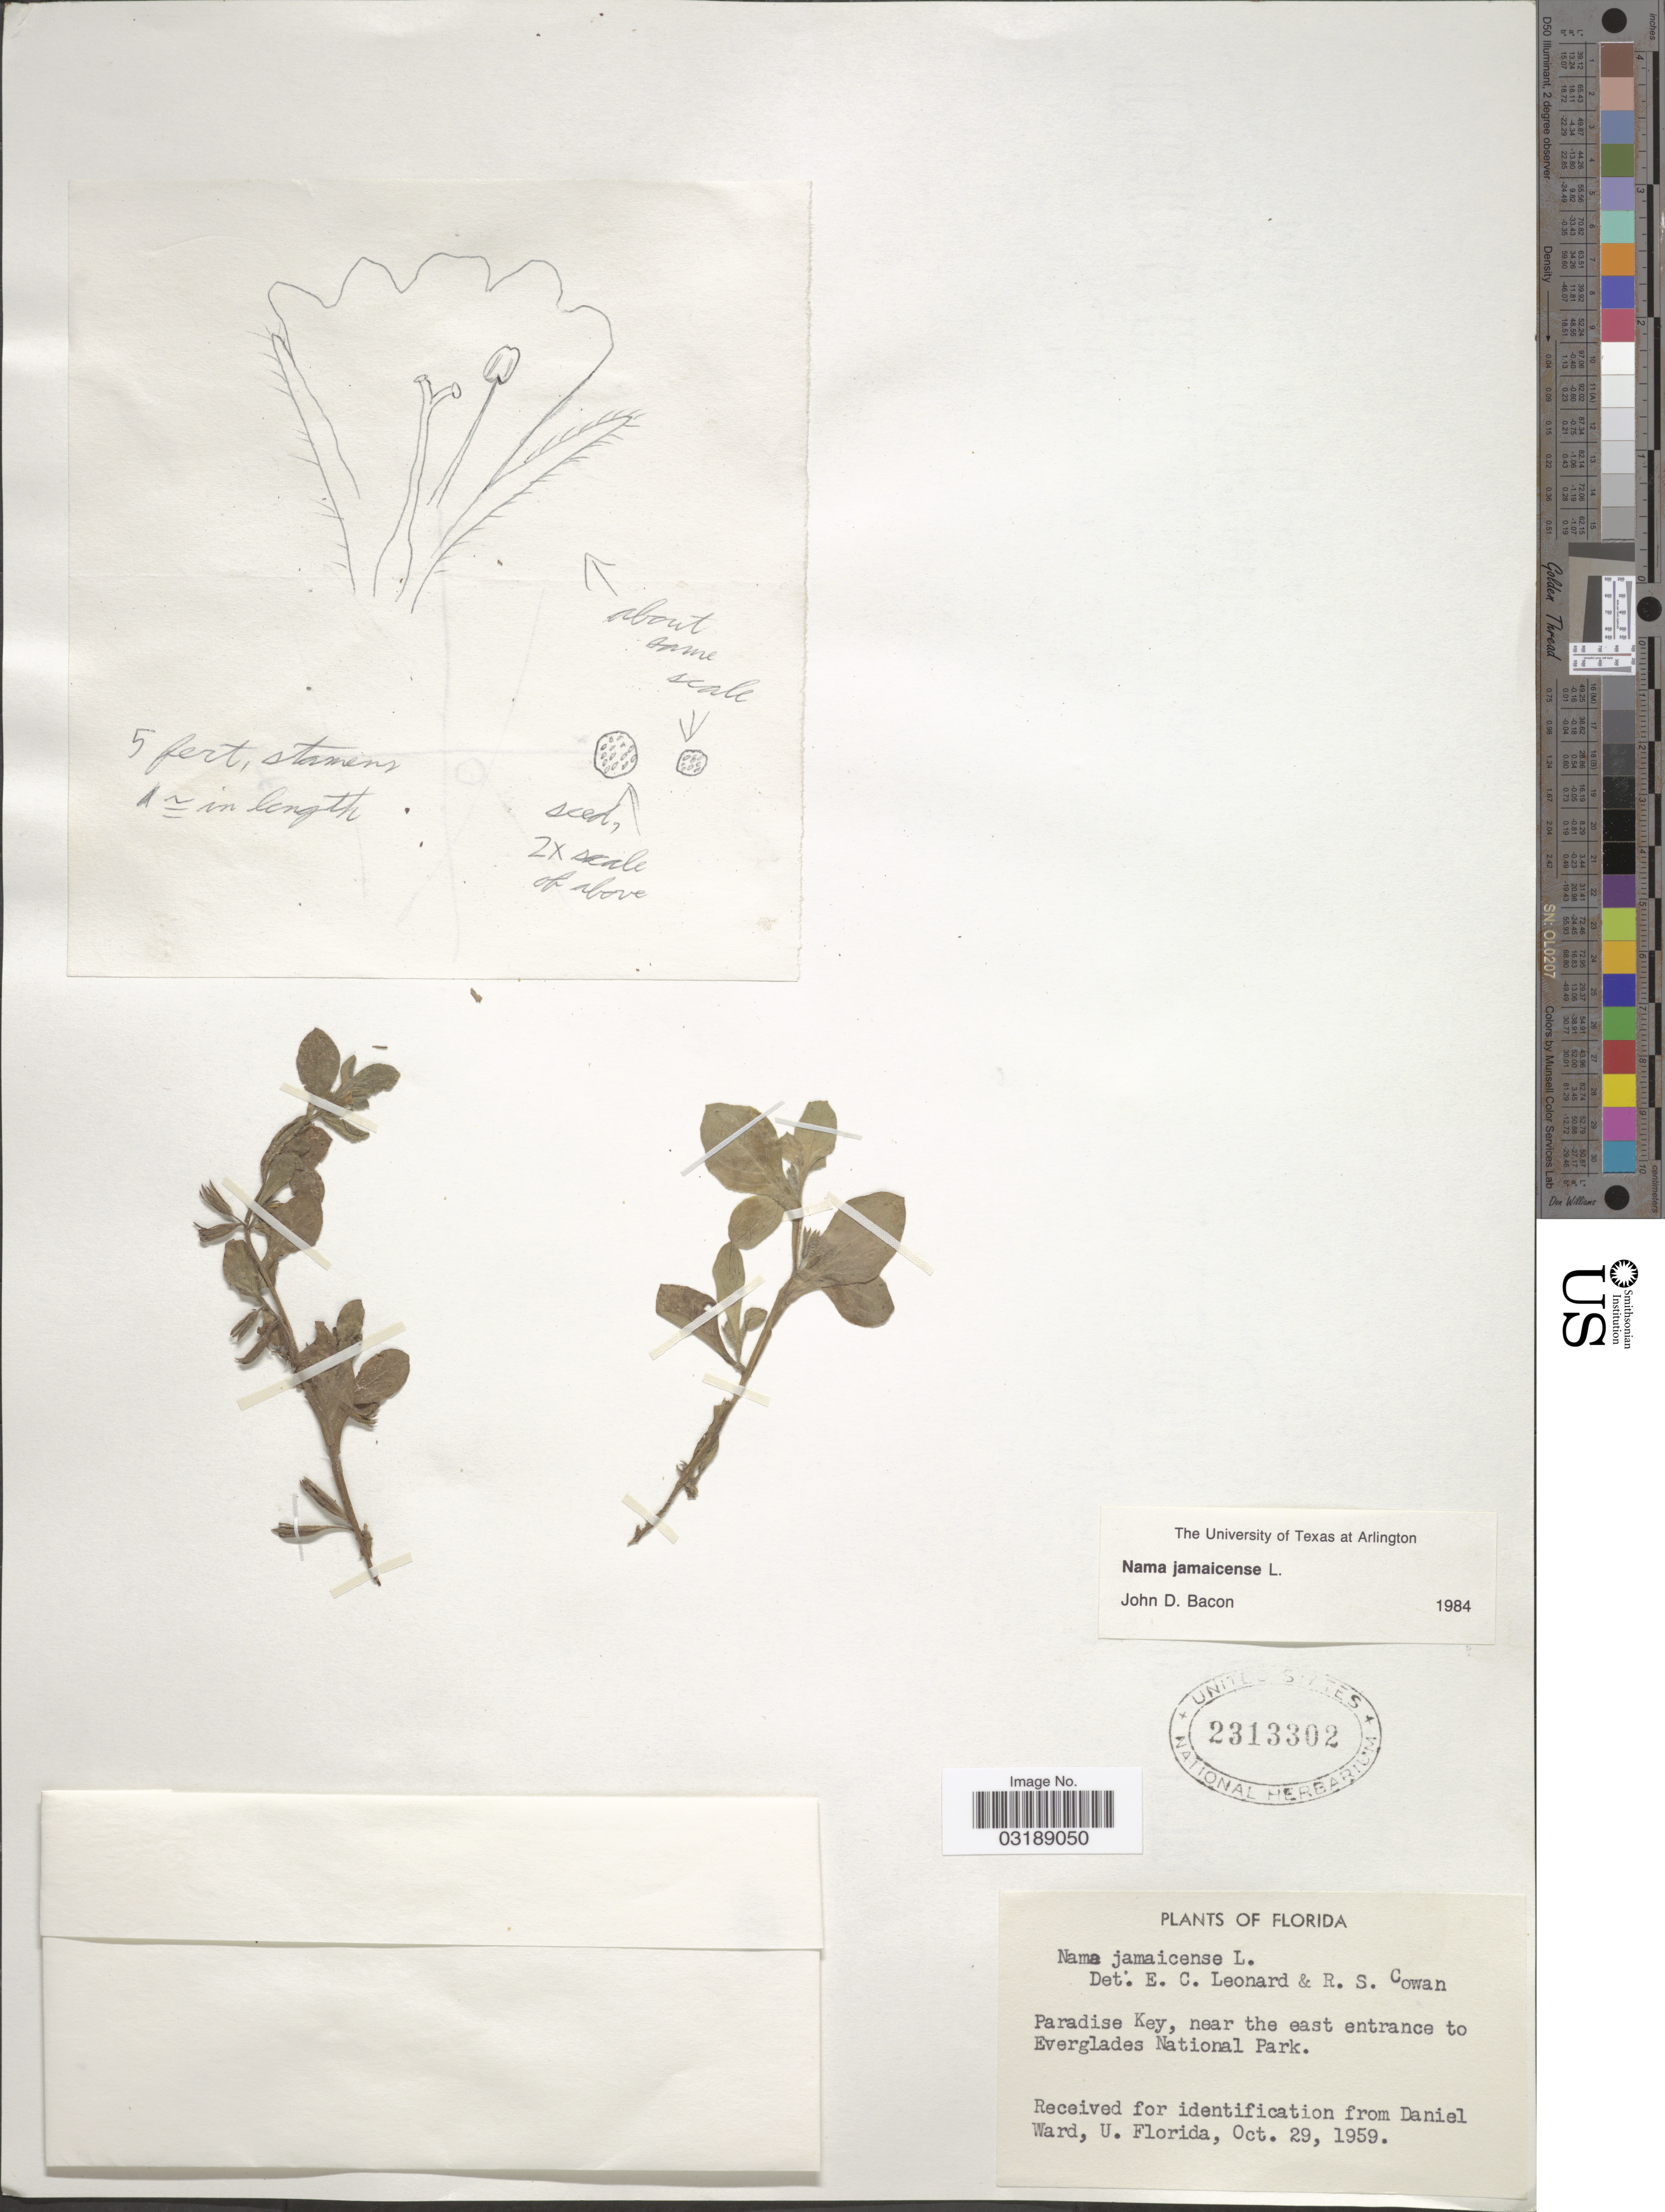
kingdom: Plantae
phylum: Tracheophyta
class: Magnoliopsida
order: Boraginales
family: Namaceae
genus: Nama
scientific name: Nama jamaicensis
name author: L.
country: United States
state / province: Florida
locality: Paradise Key, near the east entrance to Everglades National Park.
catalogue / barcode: US 2313302